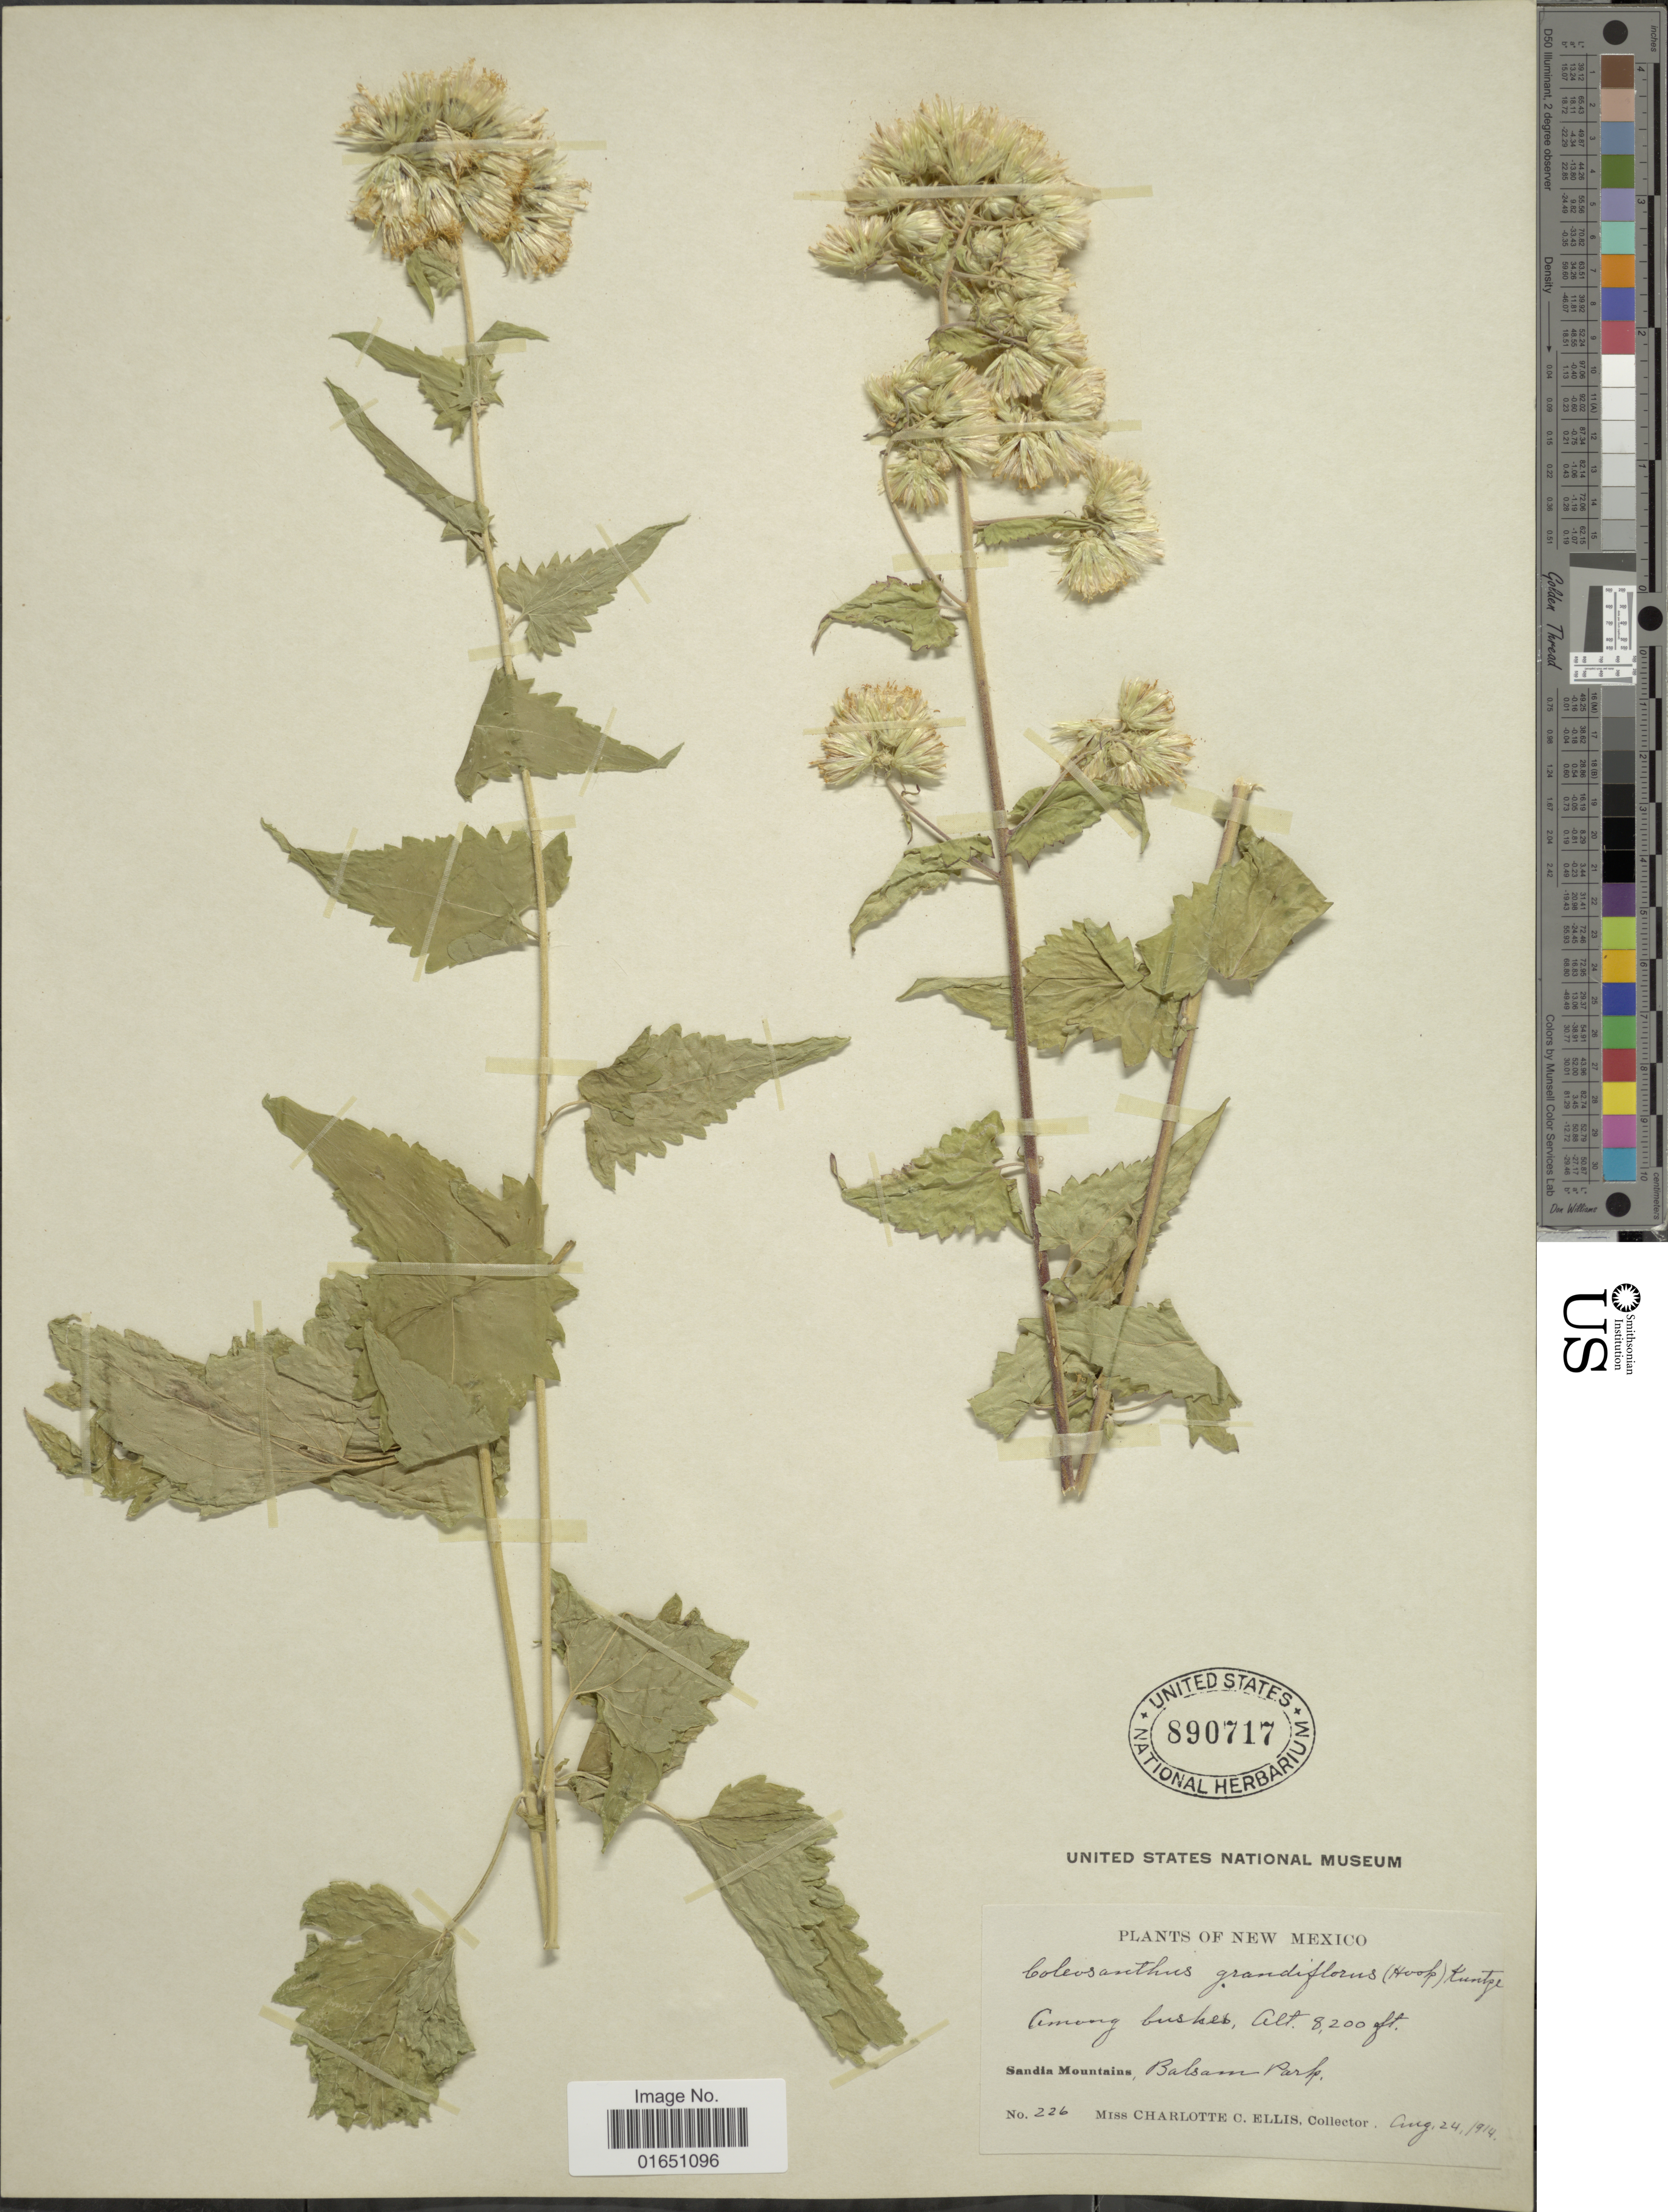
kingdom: Plantae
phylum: Tracheophyta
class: Magnoliopsida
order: Asterales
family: Asteraceae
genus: Brickellia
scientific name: Brickellia grandiflora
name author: (Hook.) Nutt.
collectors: C. C. Ellis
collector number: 226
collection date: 1914-08-24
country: United States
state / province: New Mexico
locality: Among bushes, Sandia Mountains, Balsam Park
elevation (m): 2499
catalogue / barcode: US 890717